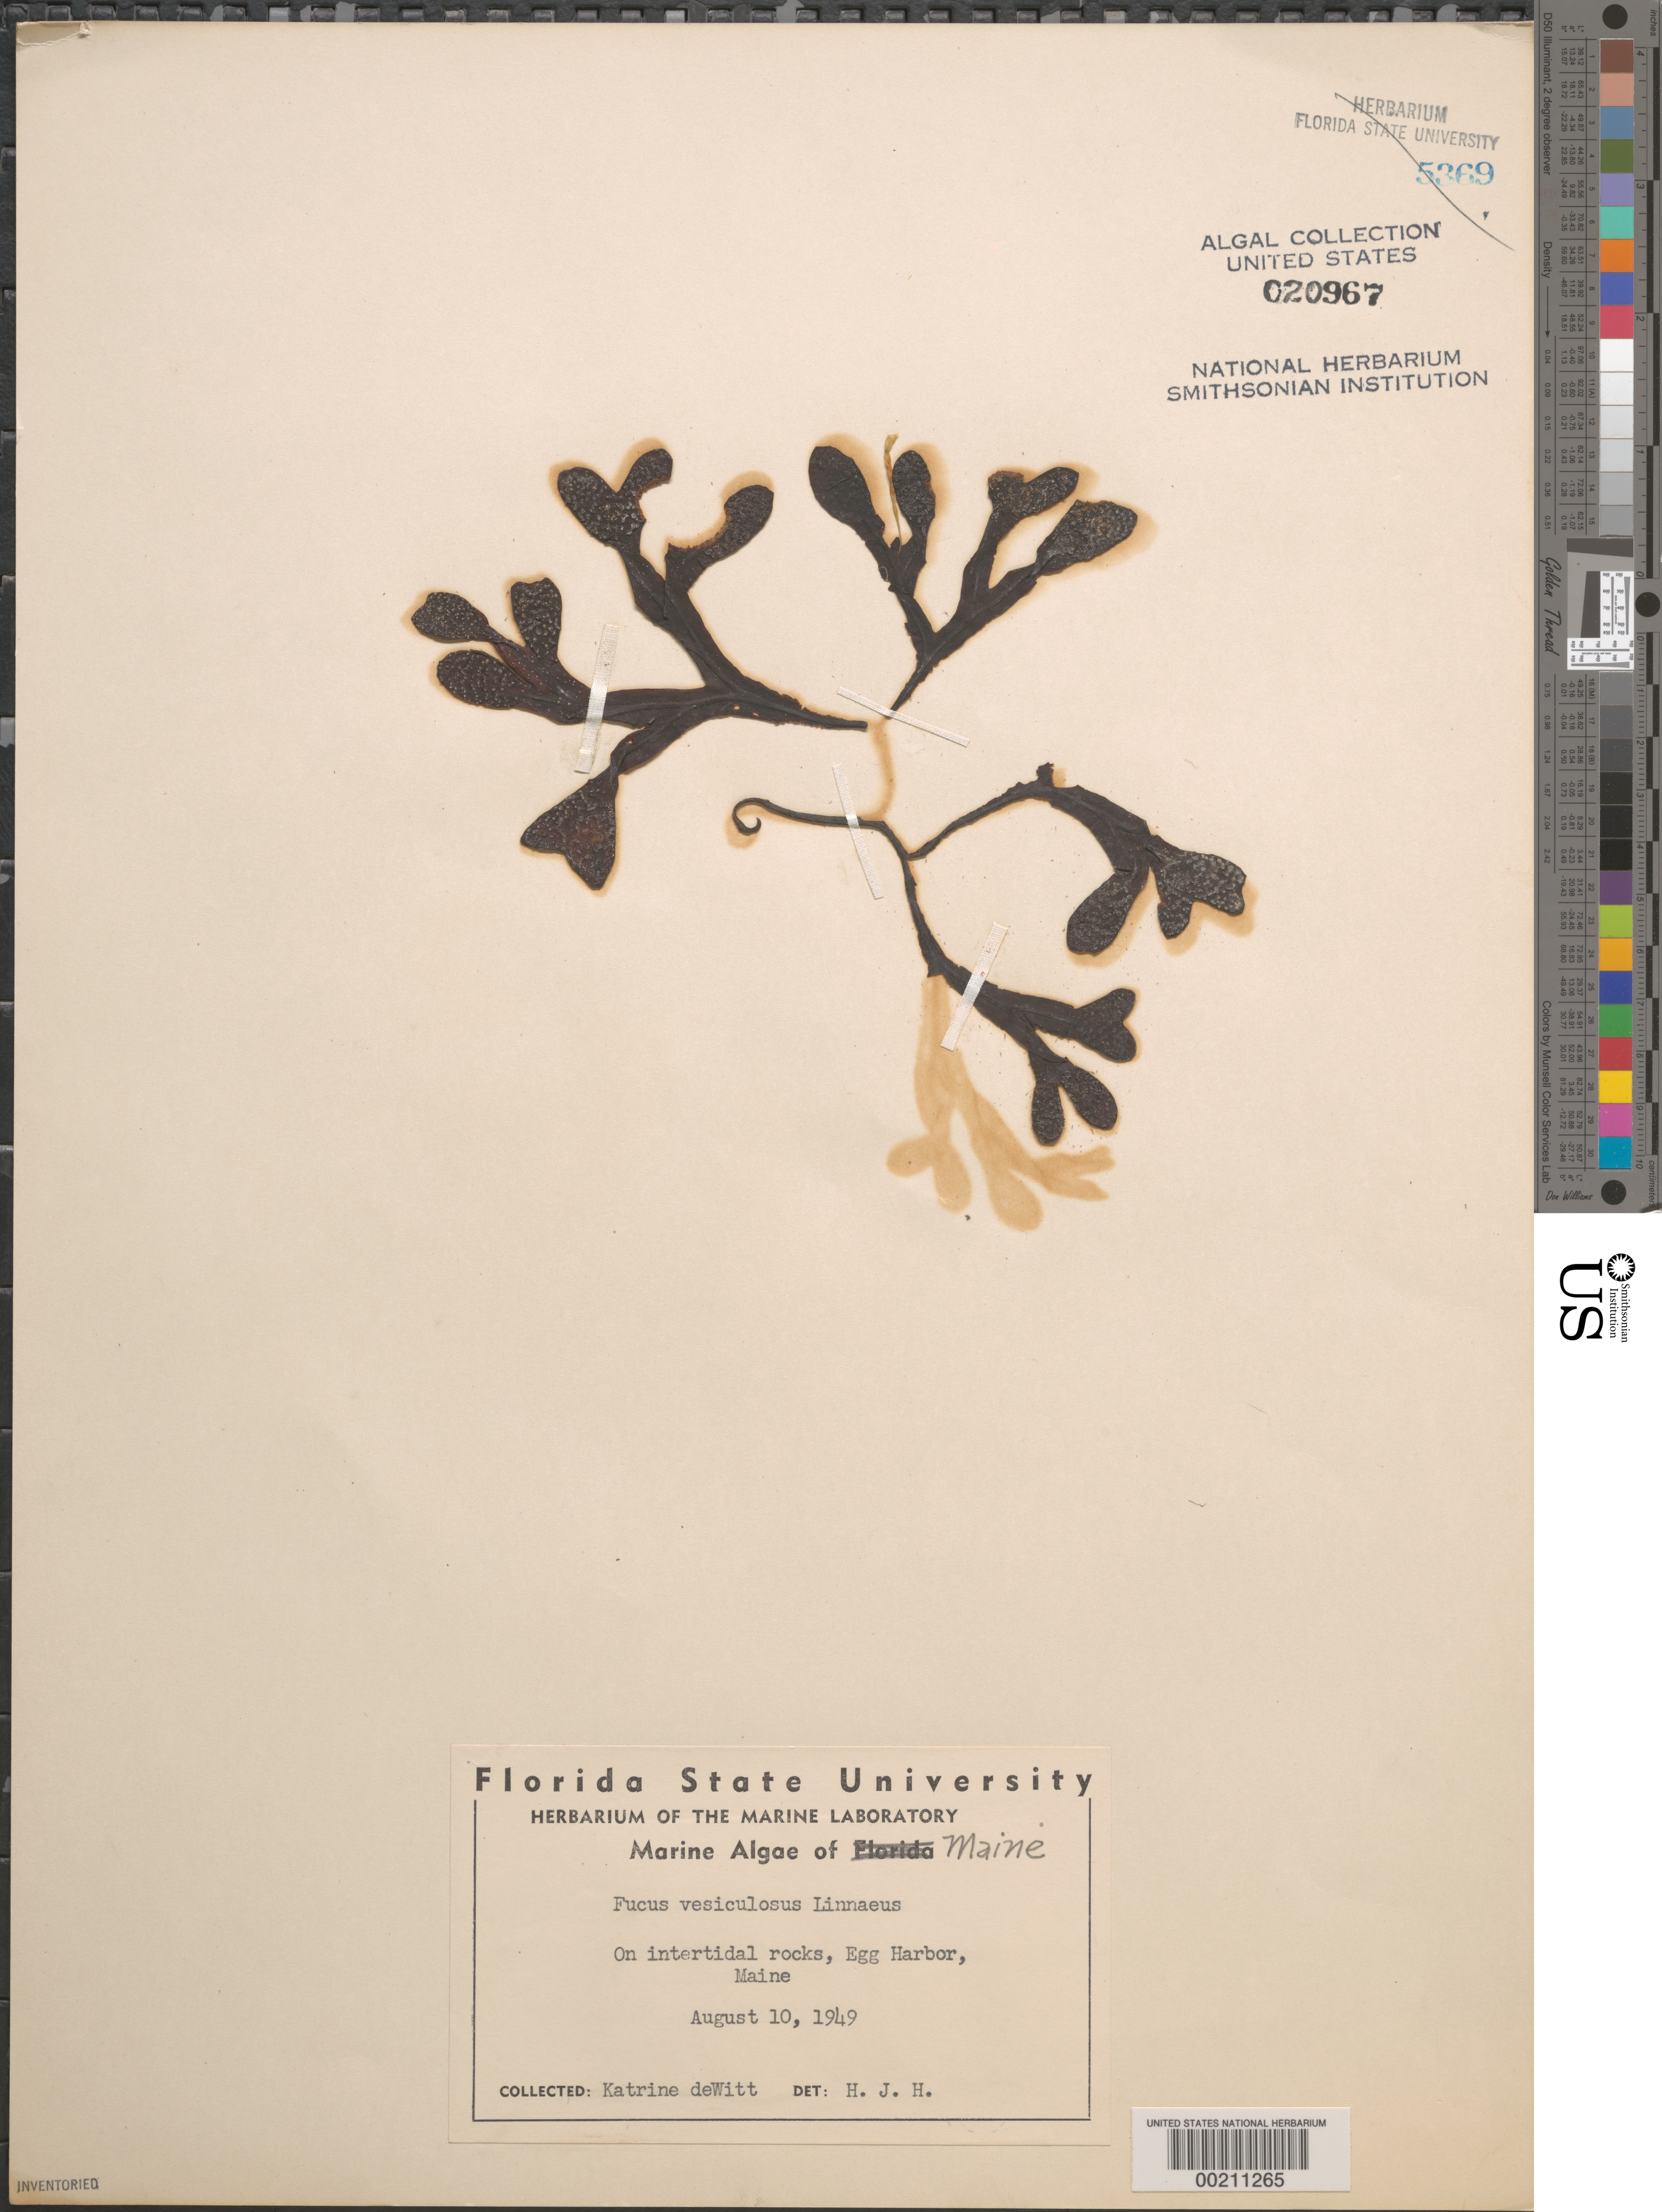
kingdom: Chromista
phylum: Ochrophyta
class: Phaeophyceae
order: Fucales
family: Fucaceae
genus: Fucus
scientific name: Fucus vesiculosus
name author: L.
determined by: Humm, Harold J.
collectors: K. deWitt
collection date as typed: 10 Aug 1949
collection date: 1949-08-10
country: United States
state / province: Maine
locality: Egg Harbor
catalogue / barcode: US 20967